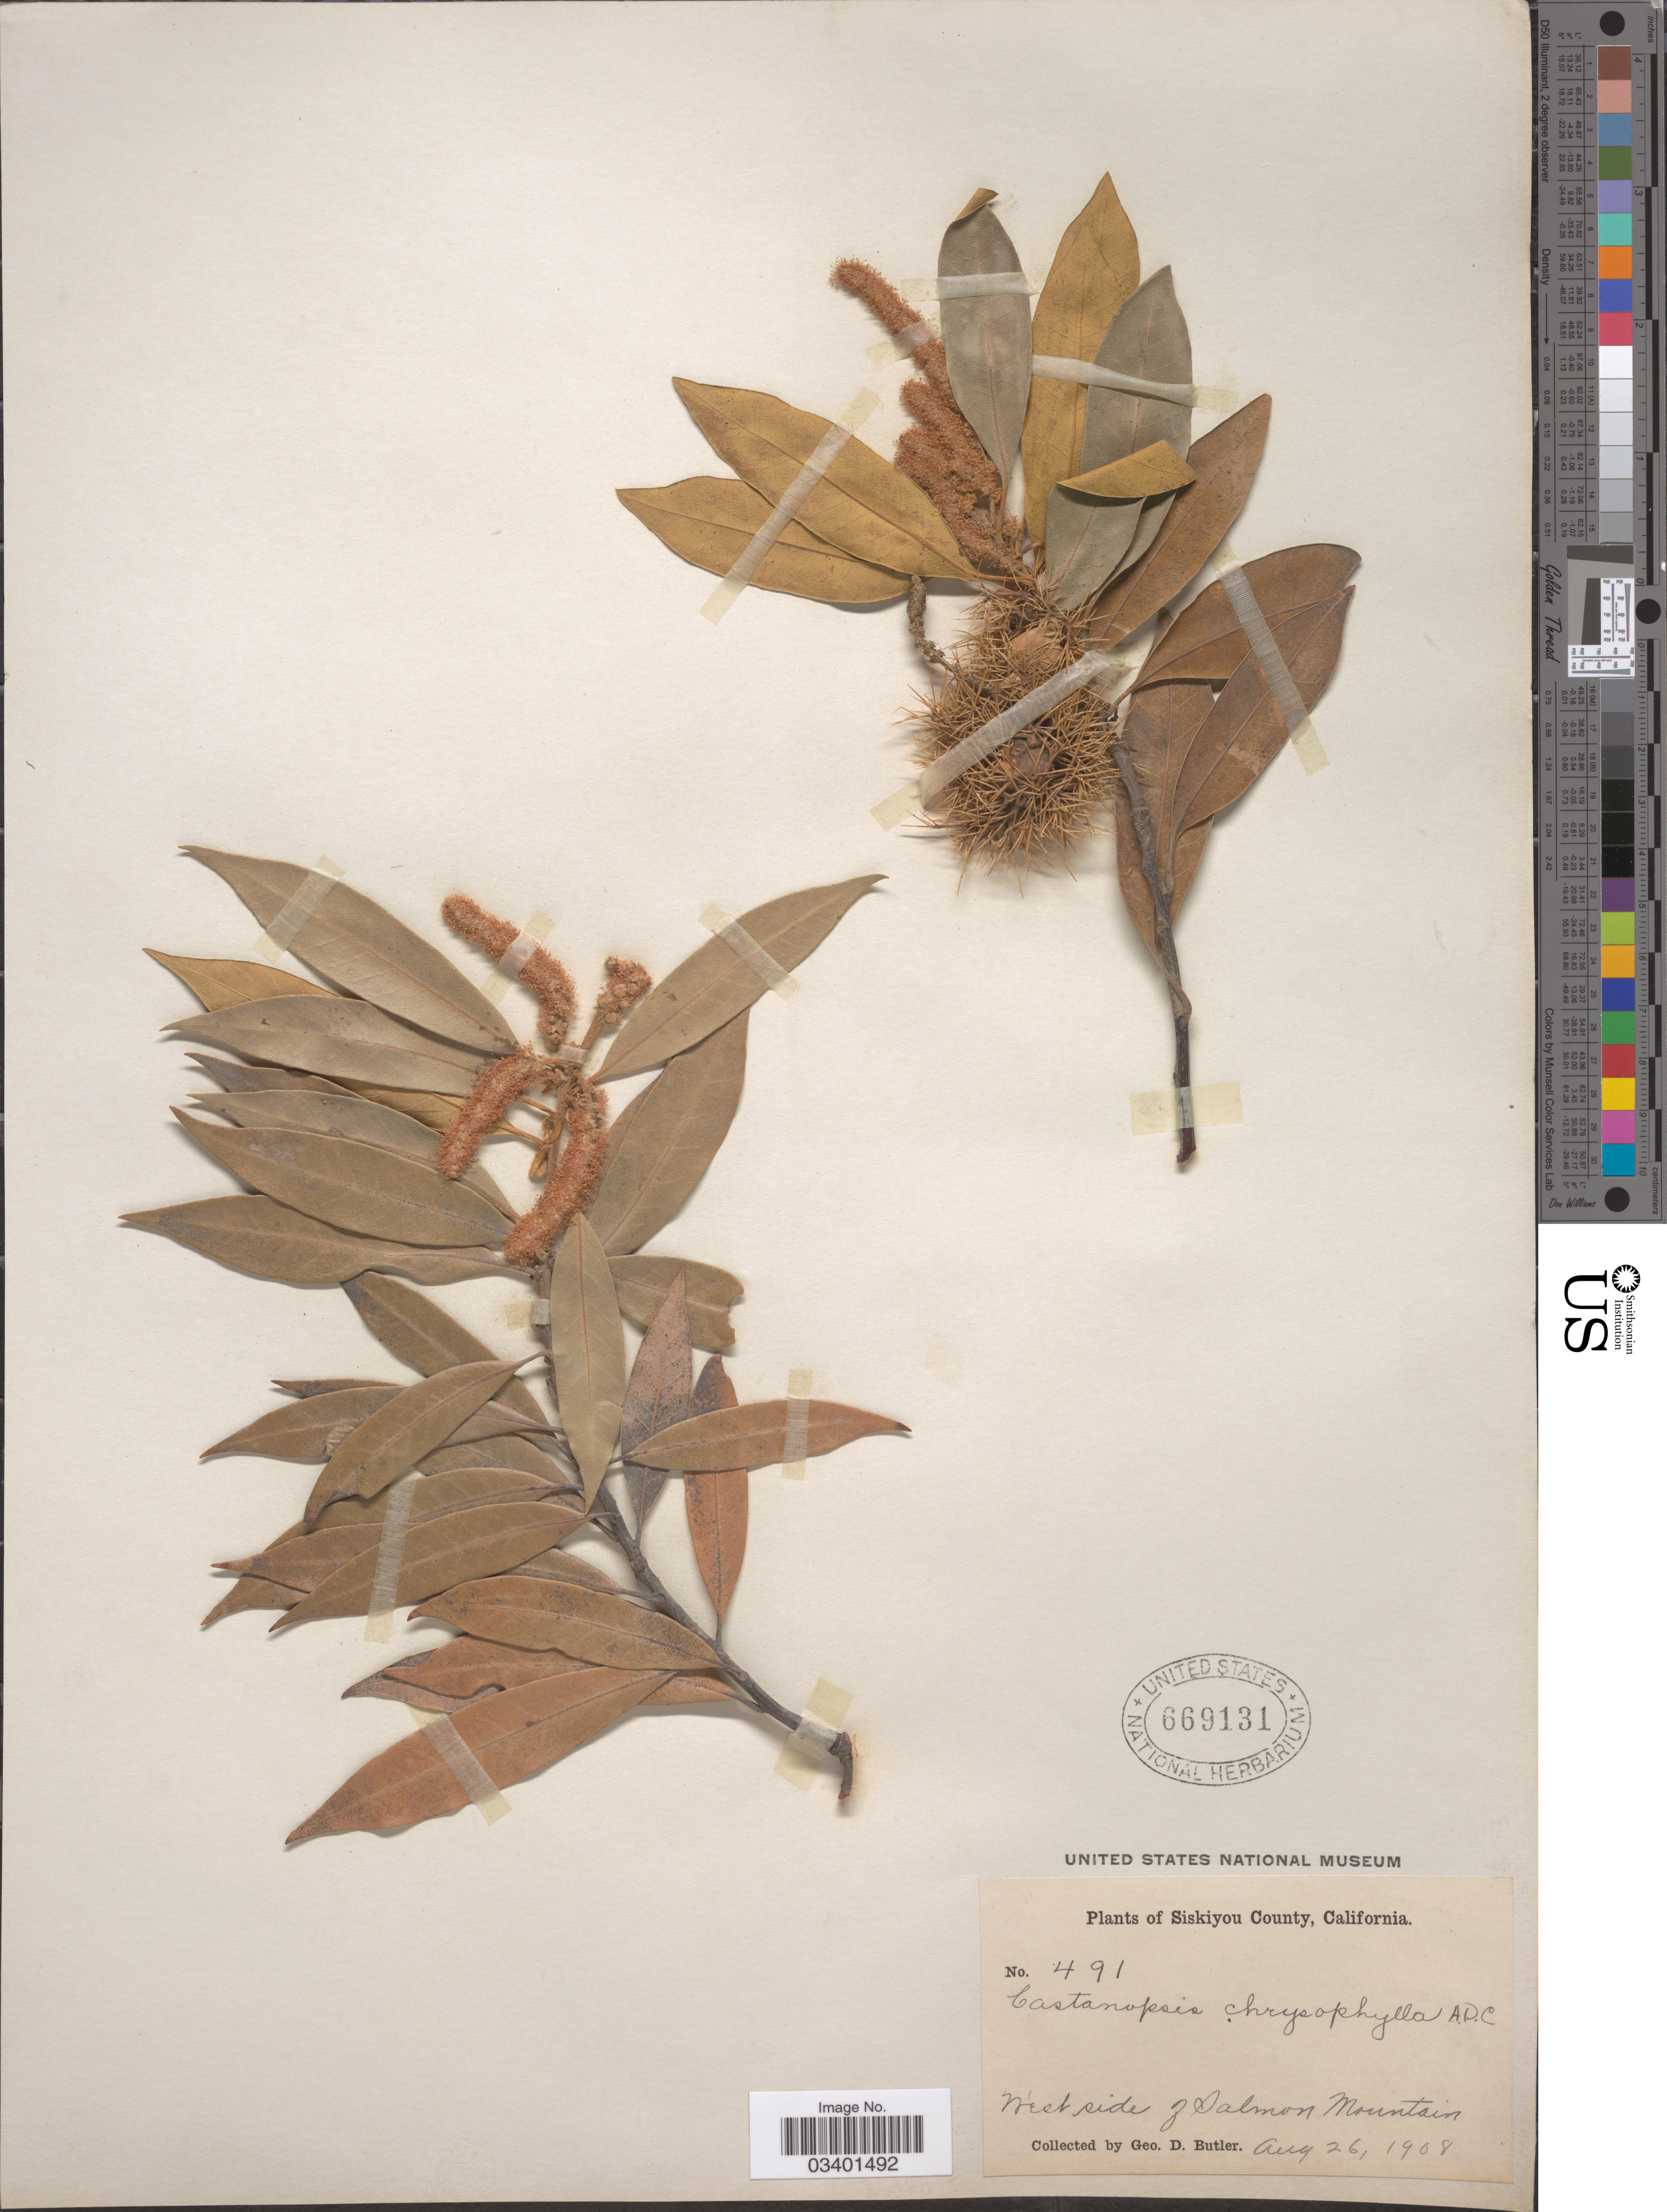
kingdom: Plantae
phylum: Tracheophyta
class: Magnoliopsida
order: Fagales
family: Fagaceae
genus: Chrysolepis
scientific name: Chrysolepis chrysophylla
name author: (Douglas ex Hook.) Hjelmq.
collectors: G. D. Butler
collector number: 491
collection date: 1908-08-26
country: United States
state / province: California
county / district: Siskiyou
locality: Siskiyou County. West side of Salmon Mountain.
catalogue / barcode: US 669131